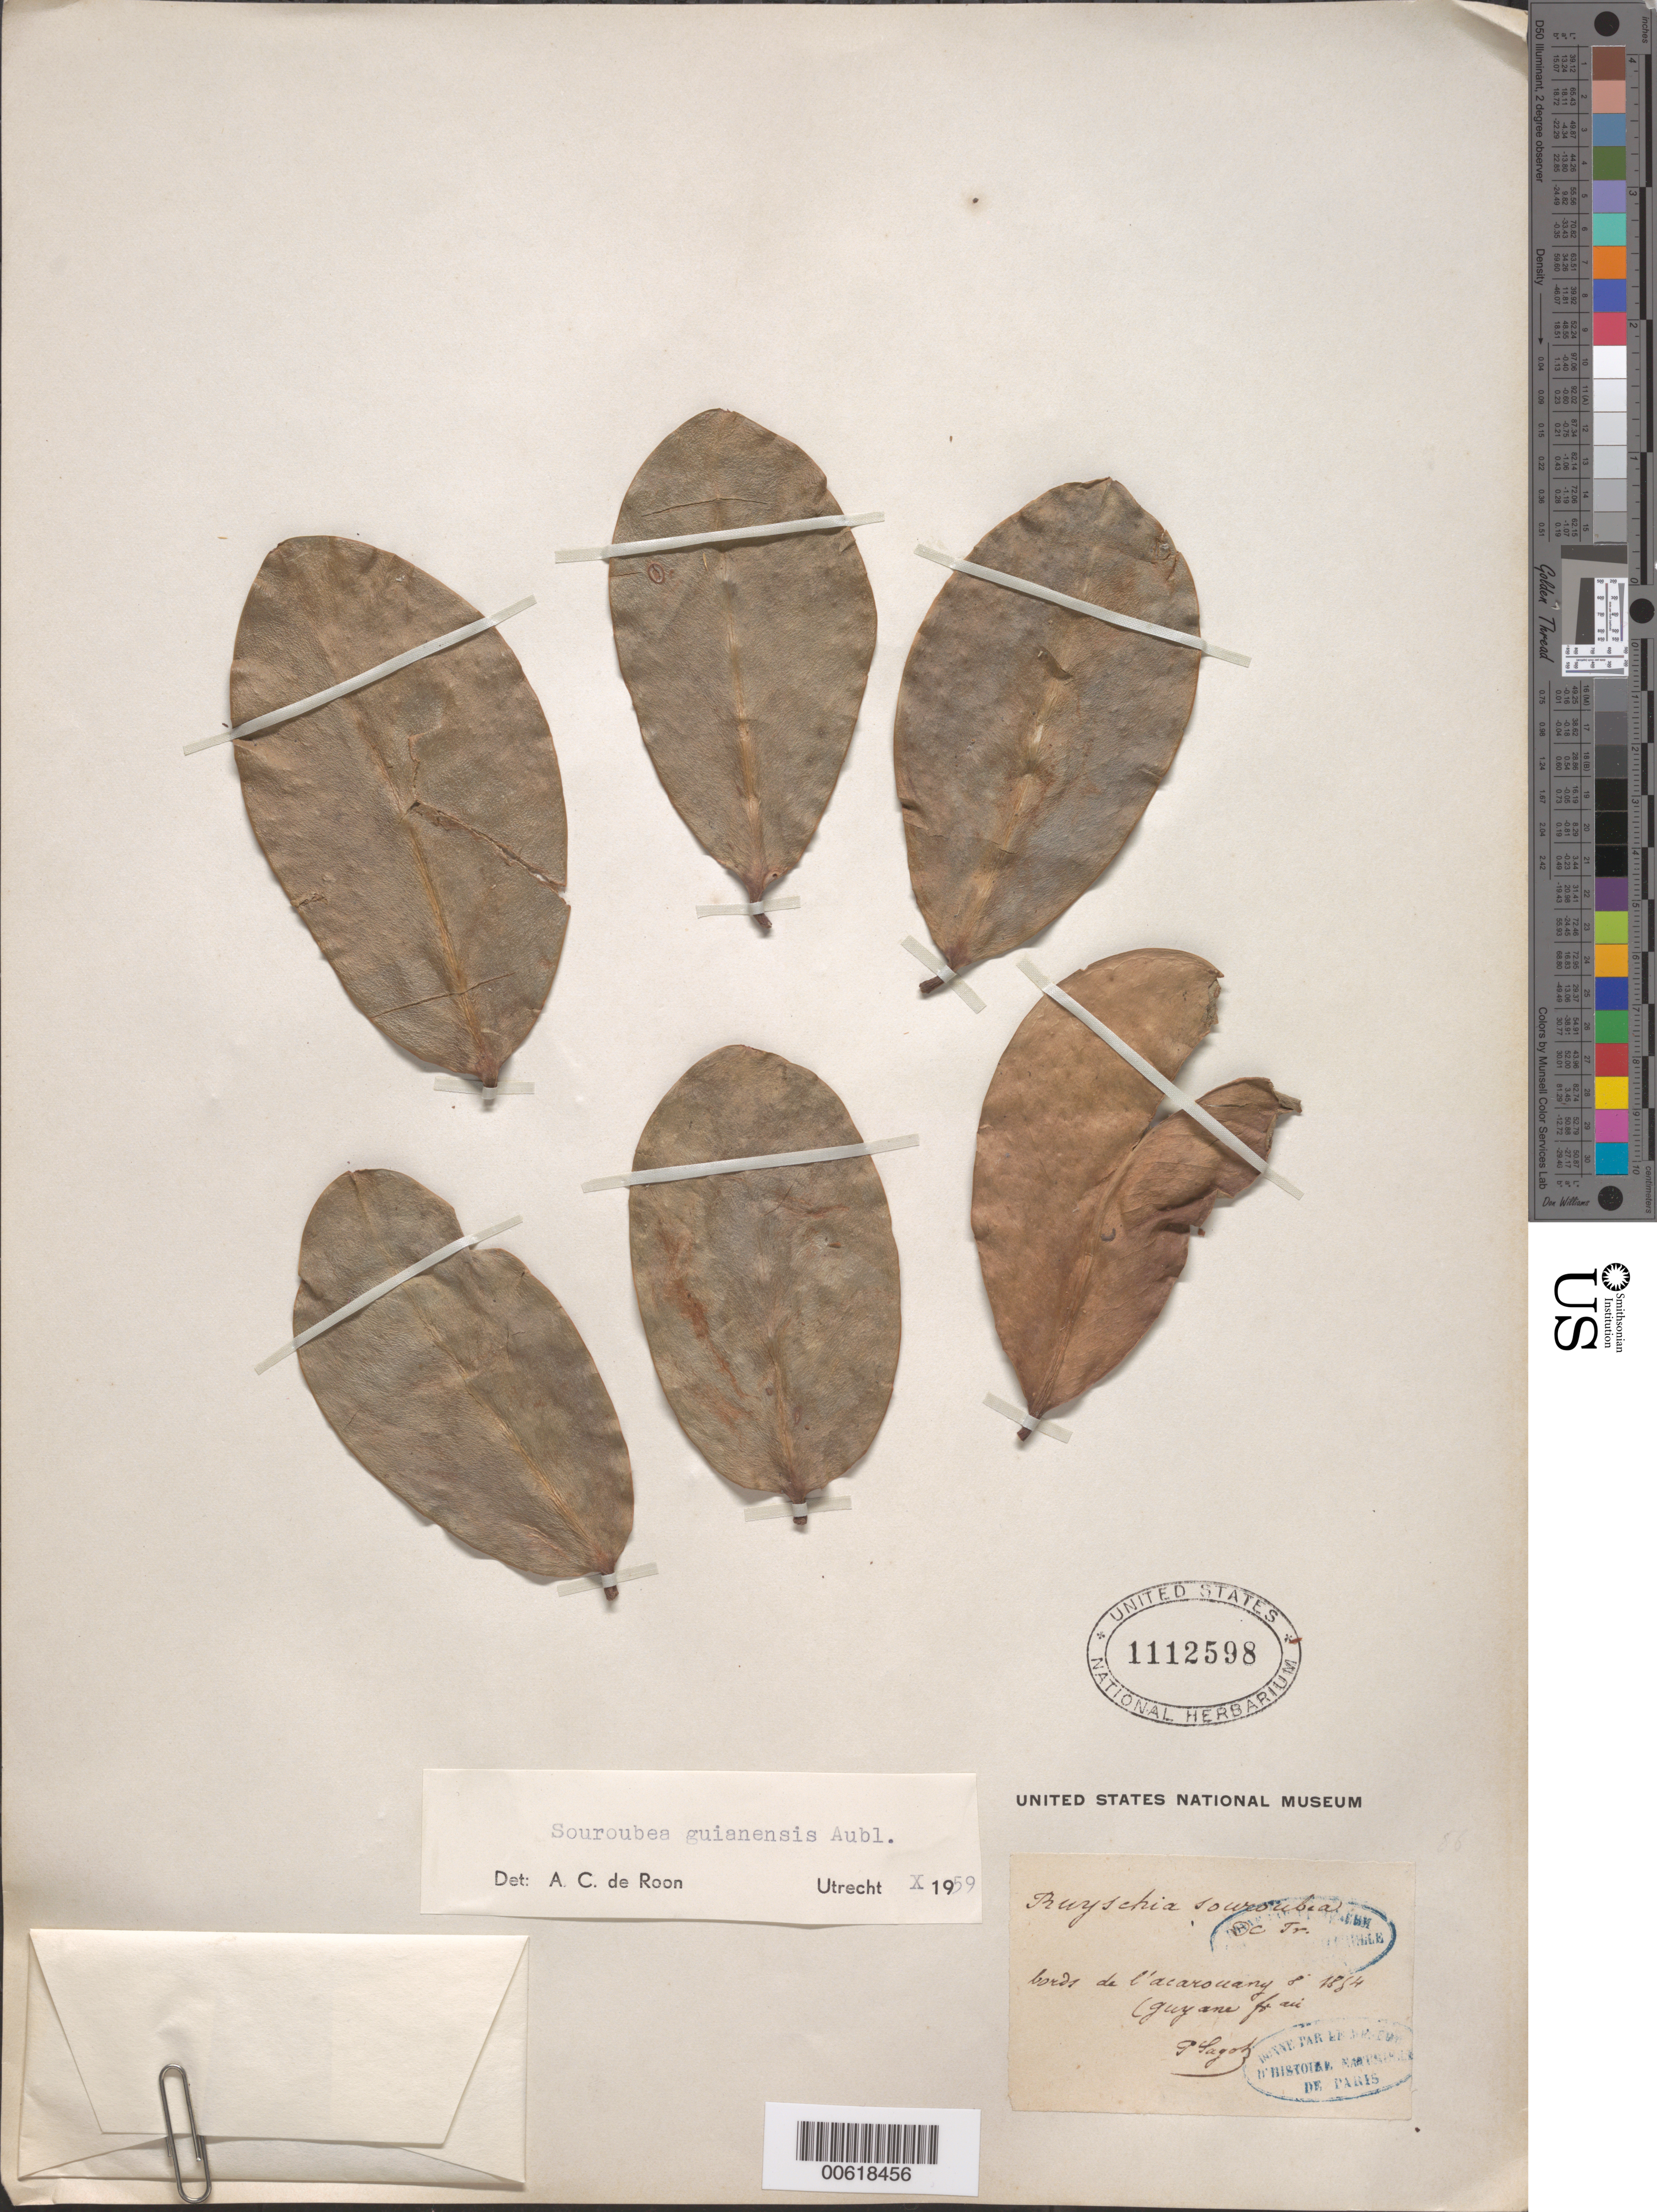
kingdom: Plantae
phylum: Tracheophyta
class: Magnoliopsida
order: Ericales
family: Marcgraviaceae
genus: Souroubea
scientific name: Souroubea guianensis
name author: Aubl.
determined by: de Roon, A. C.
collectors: P. A. Sagot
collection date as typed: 1854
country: French Guiana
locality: Acarouany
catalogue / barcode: US 1112598